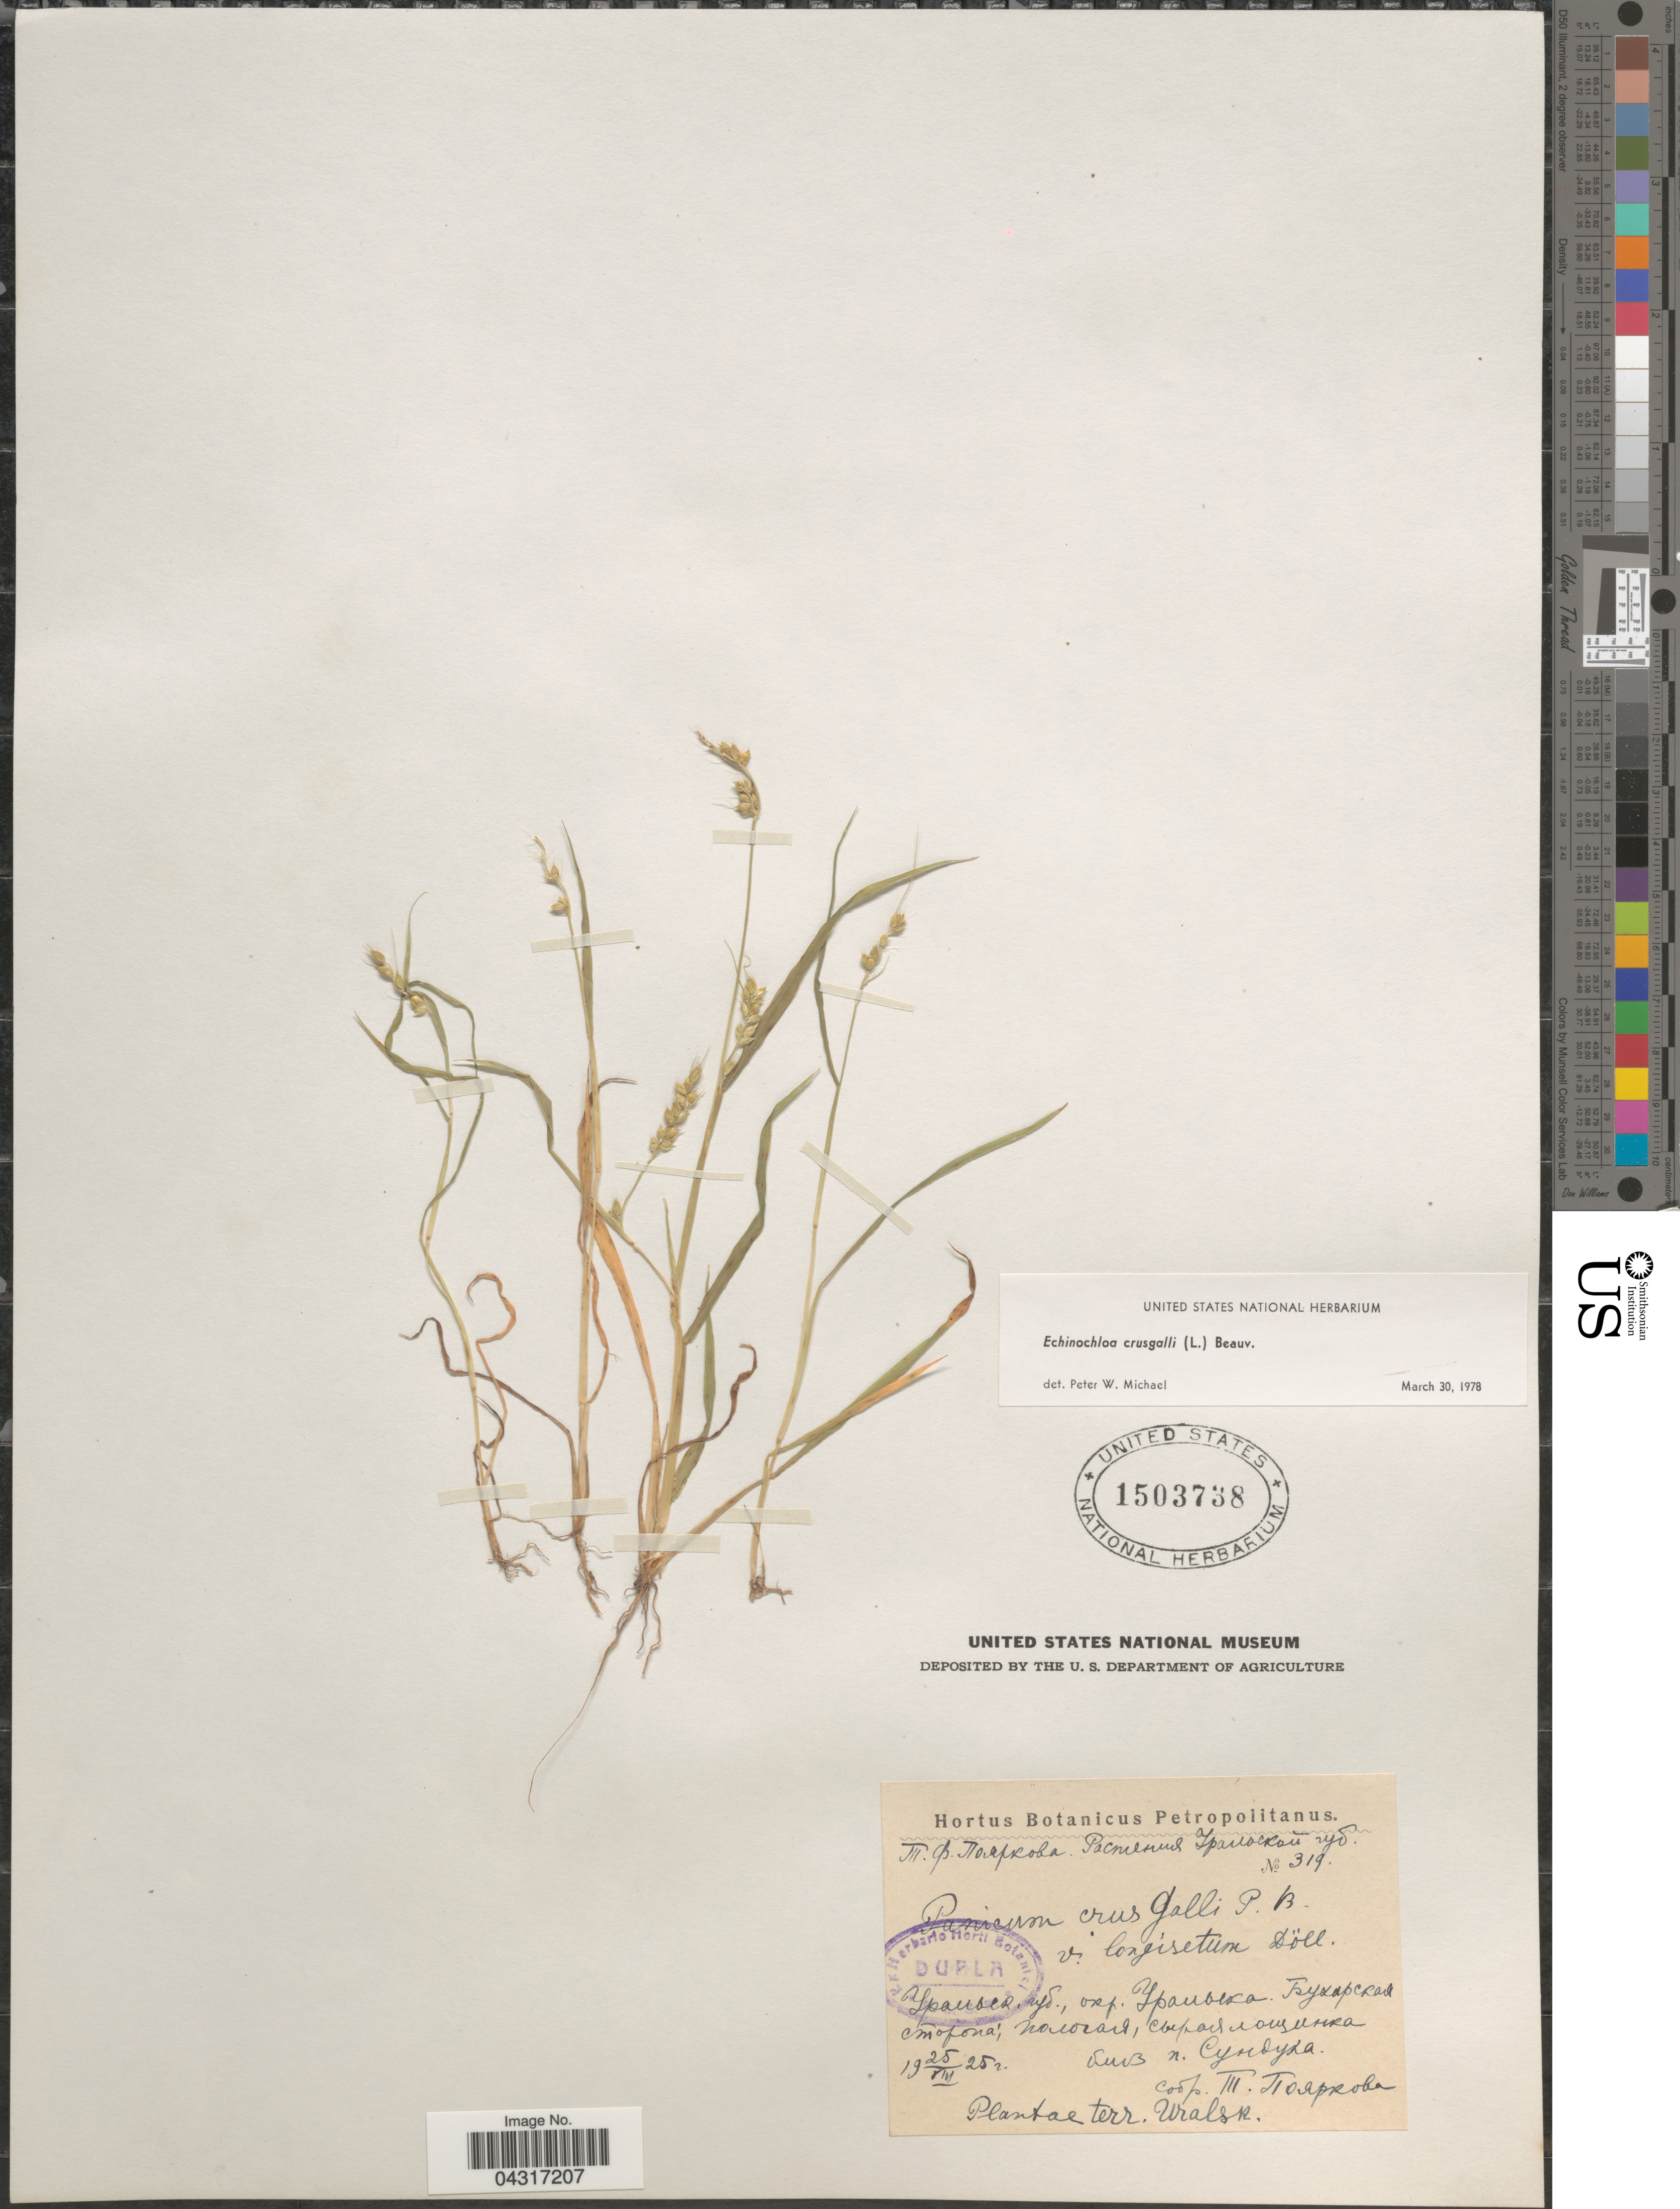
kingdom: Plantae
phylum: Tracheophyta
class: Liliopsida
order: Poales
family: Poaceae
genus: Echinochloa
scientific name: Echinochloa crus-galli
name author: (L.) P. Beauv.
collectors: T. Poyarkova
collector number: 319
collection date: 1925-08-25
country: Kazakhstan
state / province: West Kazakhstan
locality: Vicinity of Uralsk, not far from village Sunduk.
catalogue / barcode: US 1503738